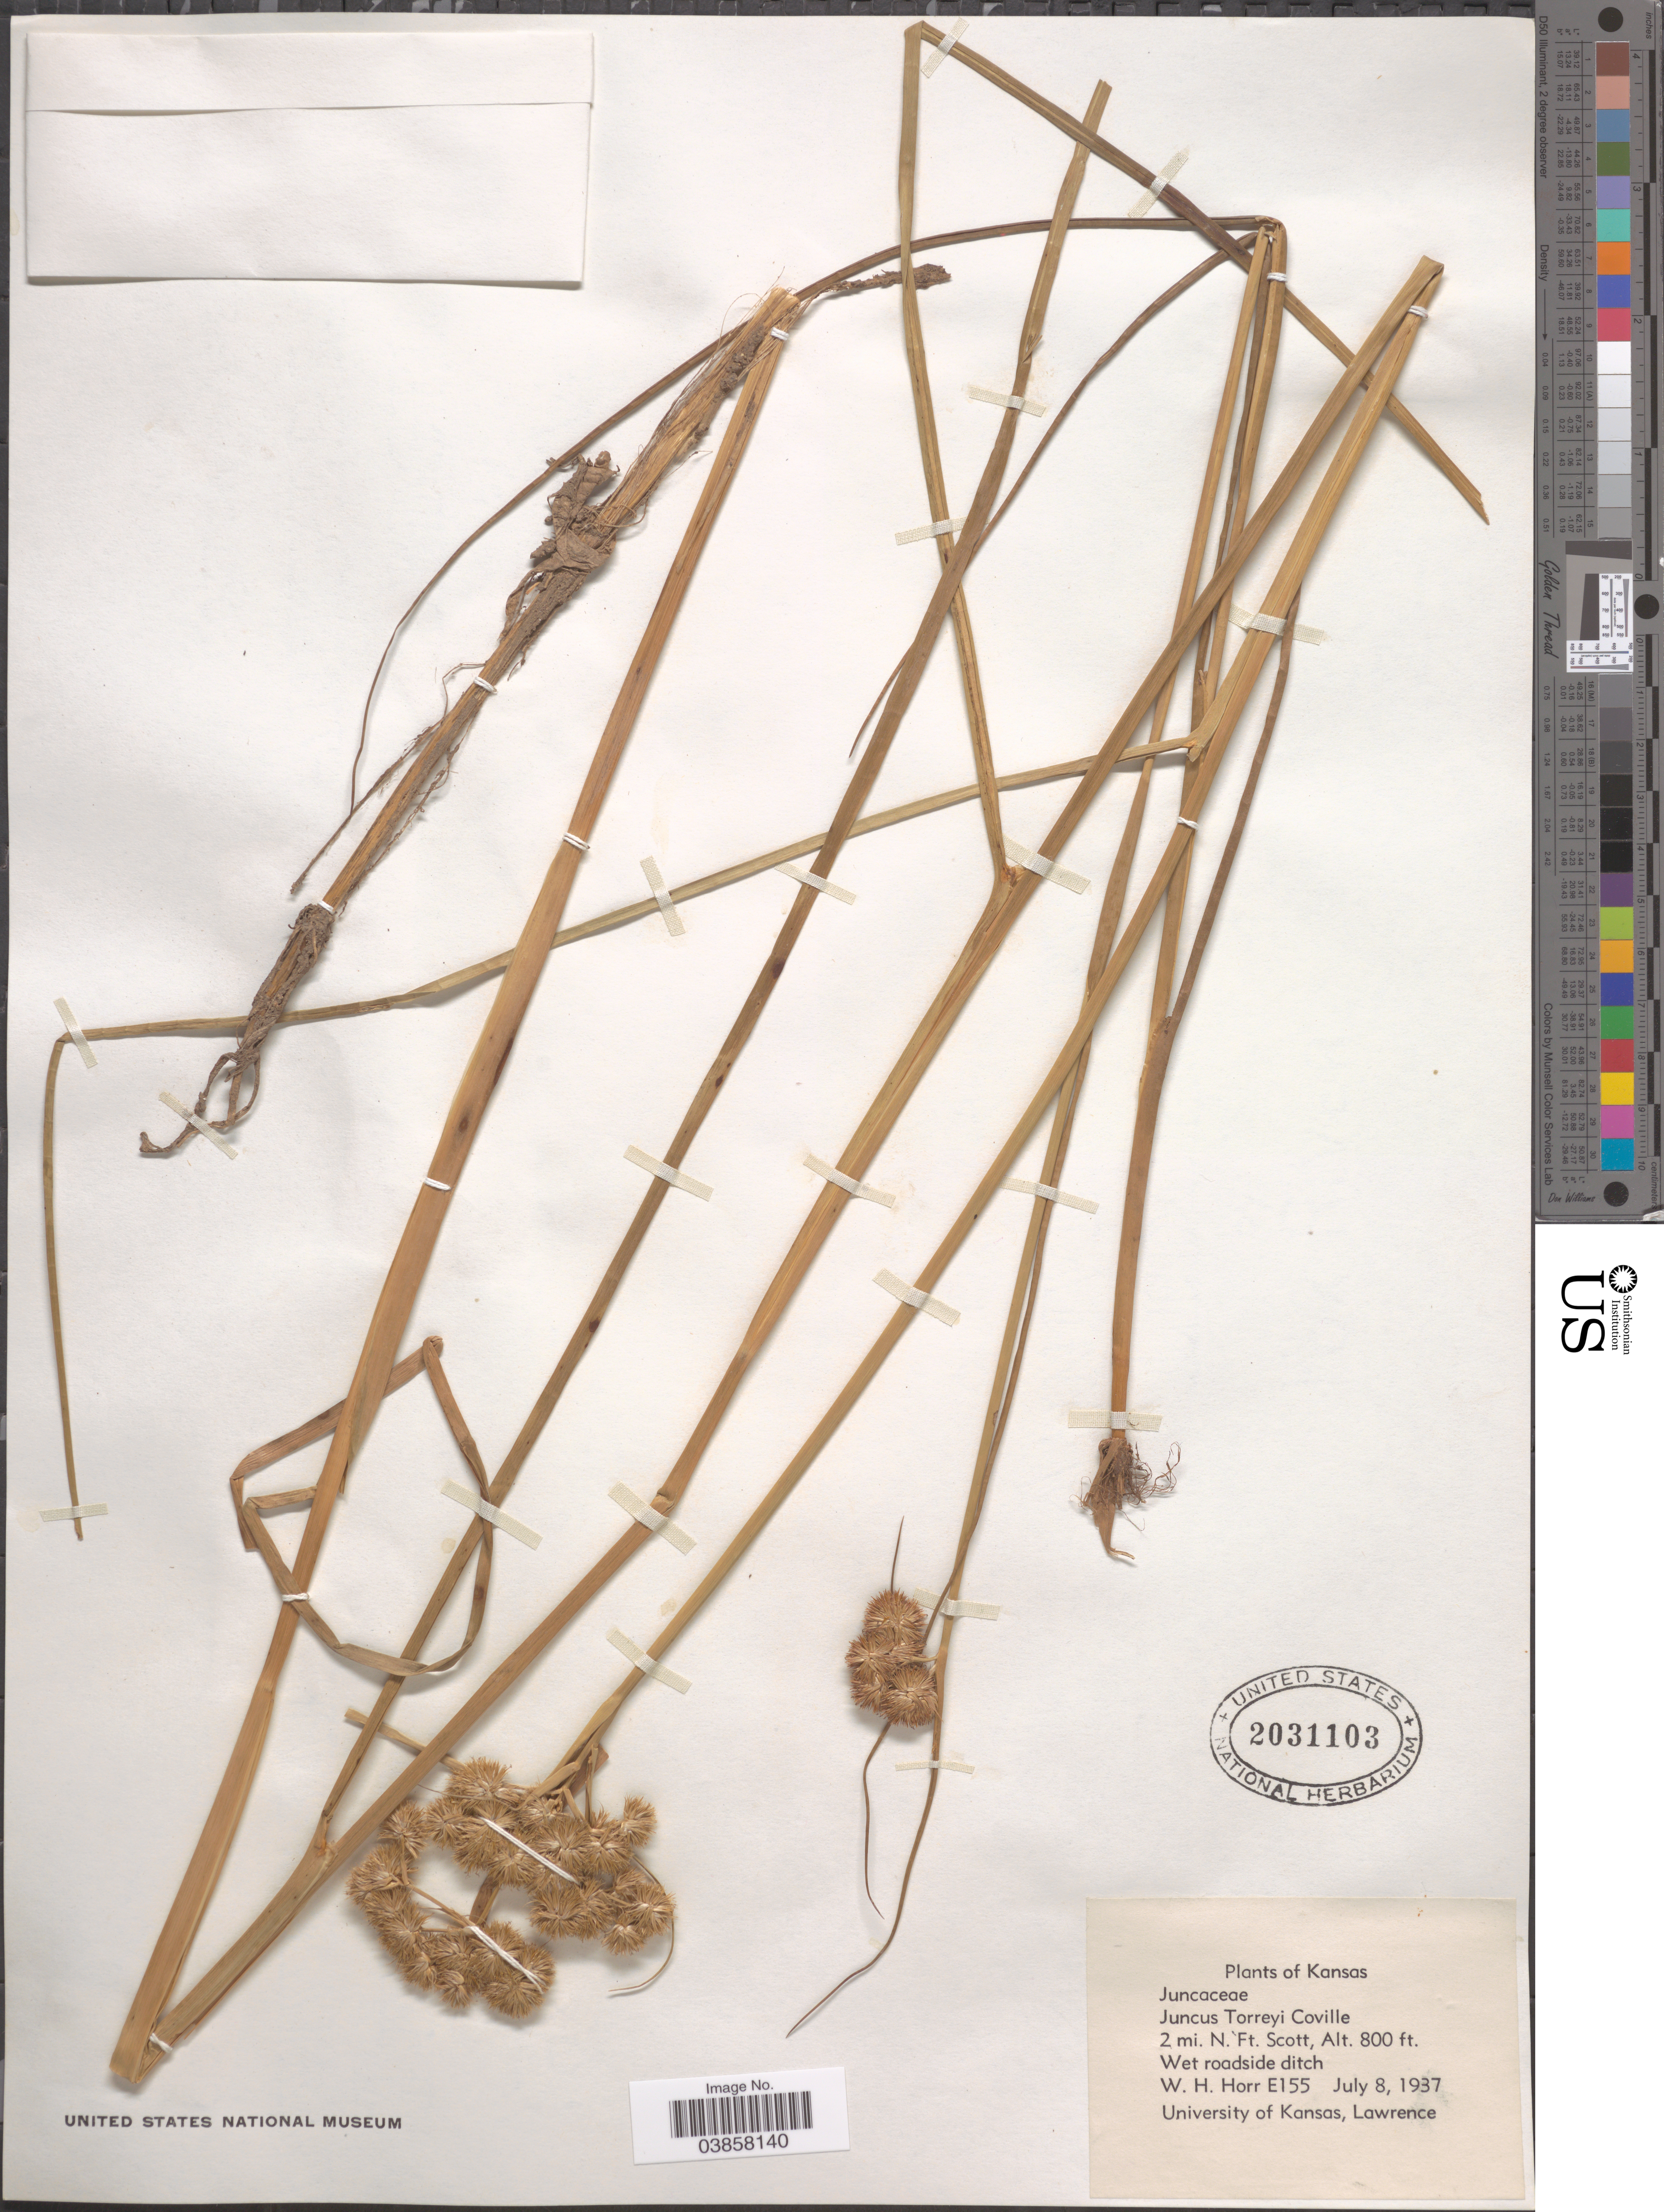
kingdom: Plantae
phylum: Tracheophyta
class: Liliopsida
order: Poales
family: Juncaceae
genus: Juncus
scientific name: Juncus torreyi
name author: Coville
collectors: W. H. Horr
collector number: E155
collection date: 1937-07-08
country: United States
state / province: Kansas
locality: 2 mi. N. Ft. Scott.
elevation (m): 244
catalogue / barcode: US 2031103